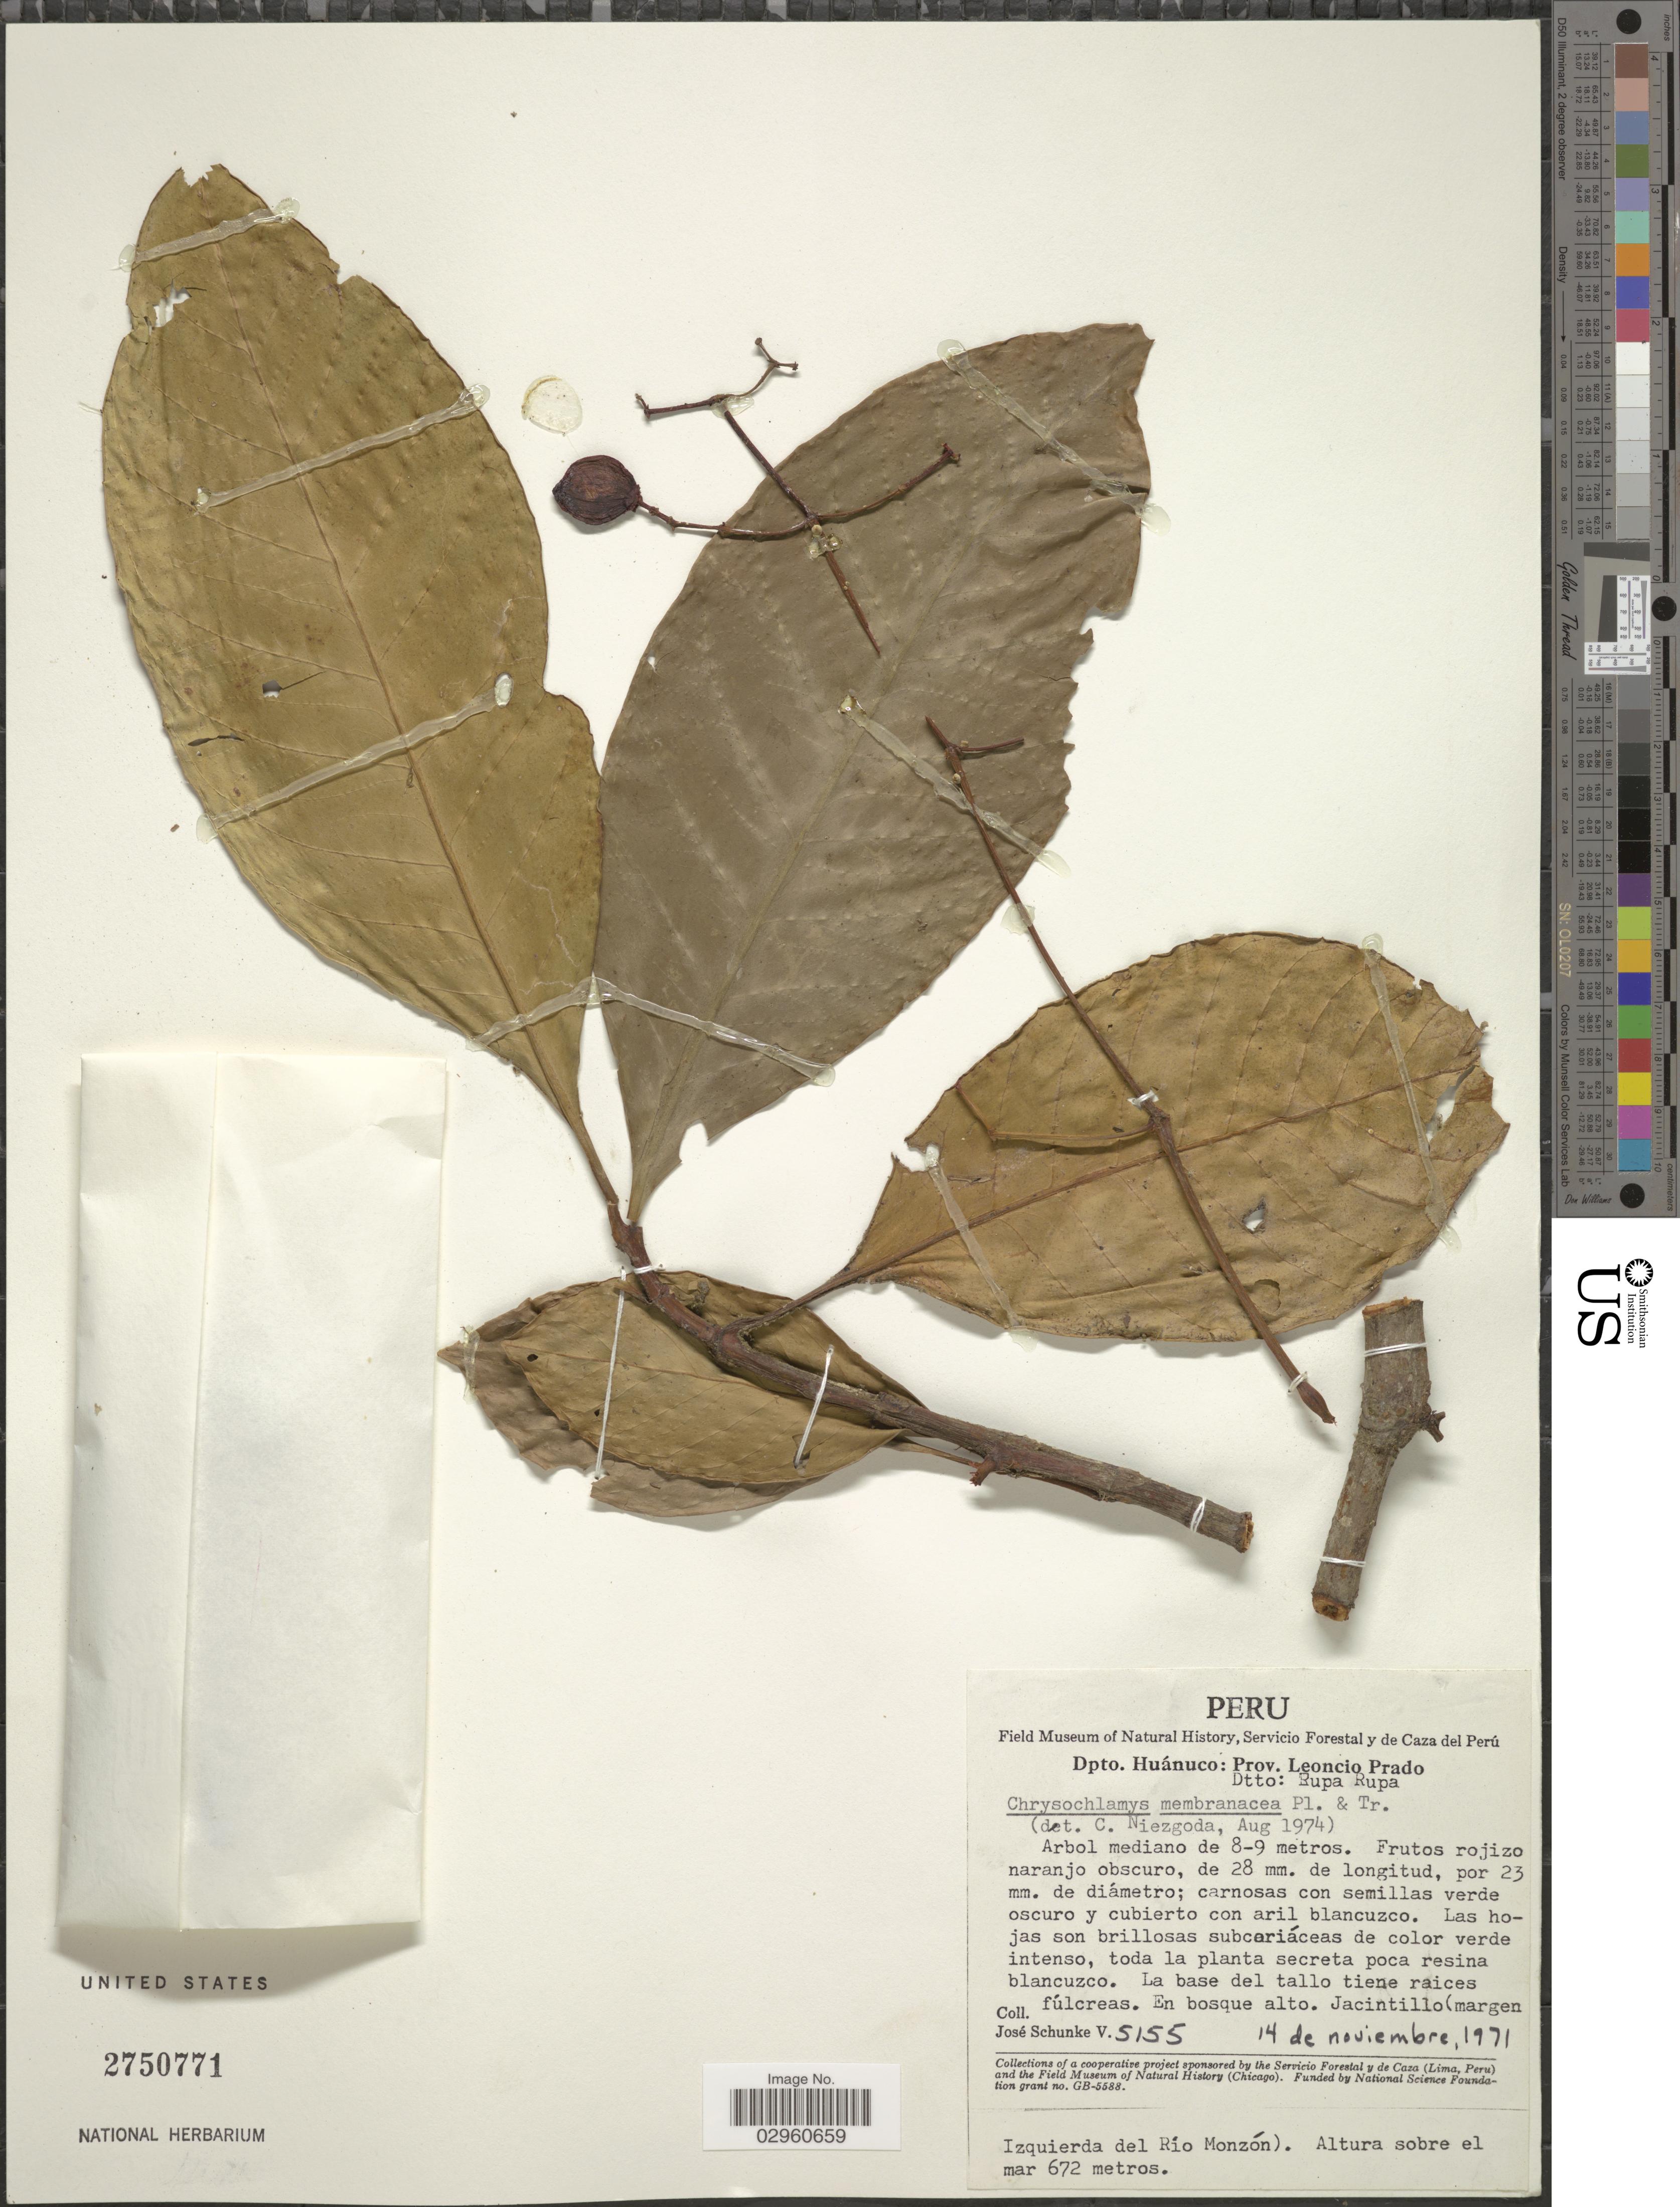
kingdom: Plantae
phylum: Tracheophyta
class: Magnoliopsida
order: Malpighiales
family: Clusiaceae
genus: Chrysochlamys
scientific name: Chrysochlamys membranacea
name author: Planch. & Triana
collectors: J. Schunke Vigo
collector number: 5155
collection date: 1971-11-14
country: Peru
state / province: Huánuco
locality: Dpto. Huánuco: Prov. Leoncio Prado. Dtto: Rupa Rupa. Jacintillo (margen Izquierda del Río Monzón).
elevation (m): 672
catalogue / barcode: US 2750771